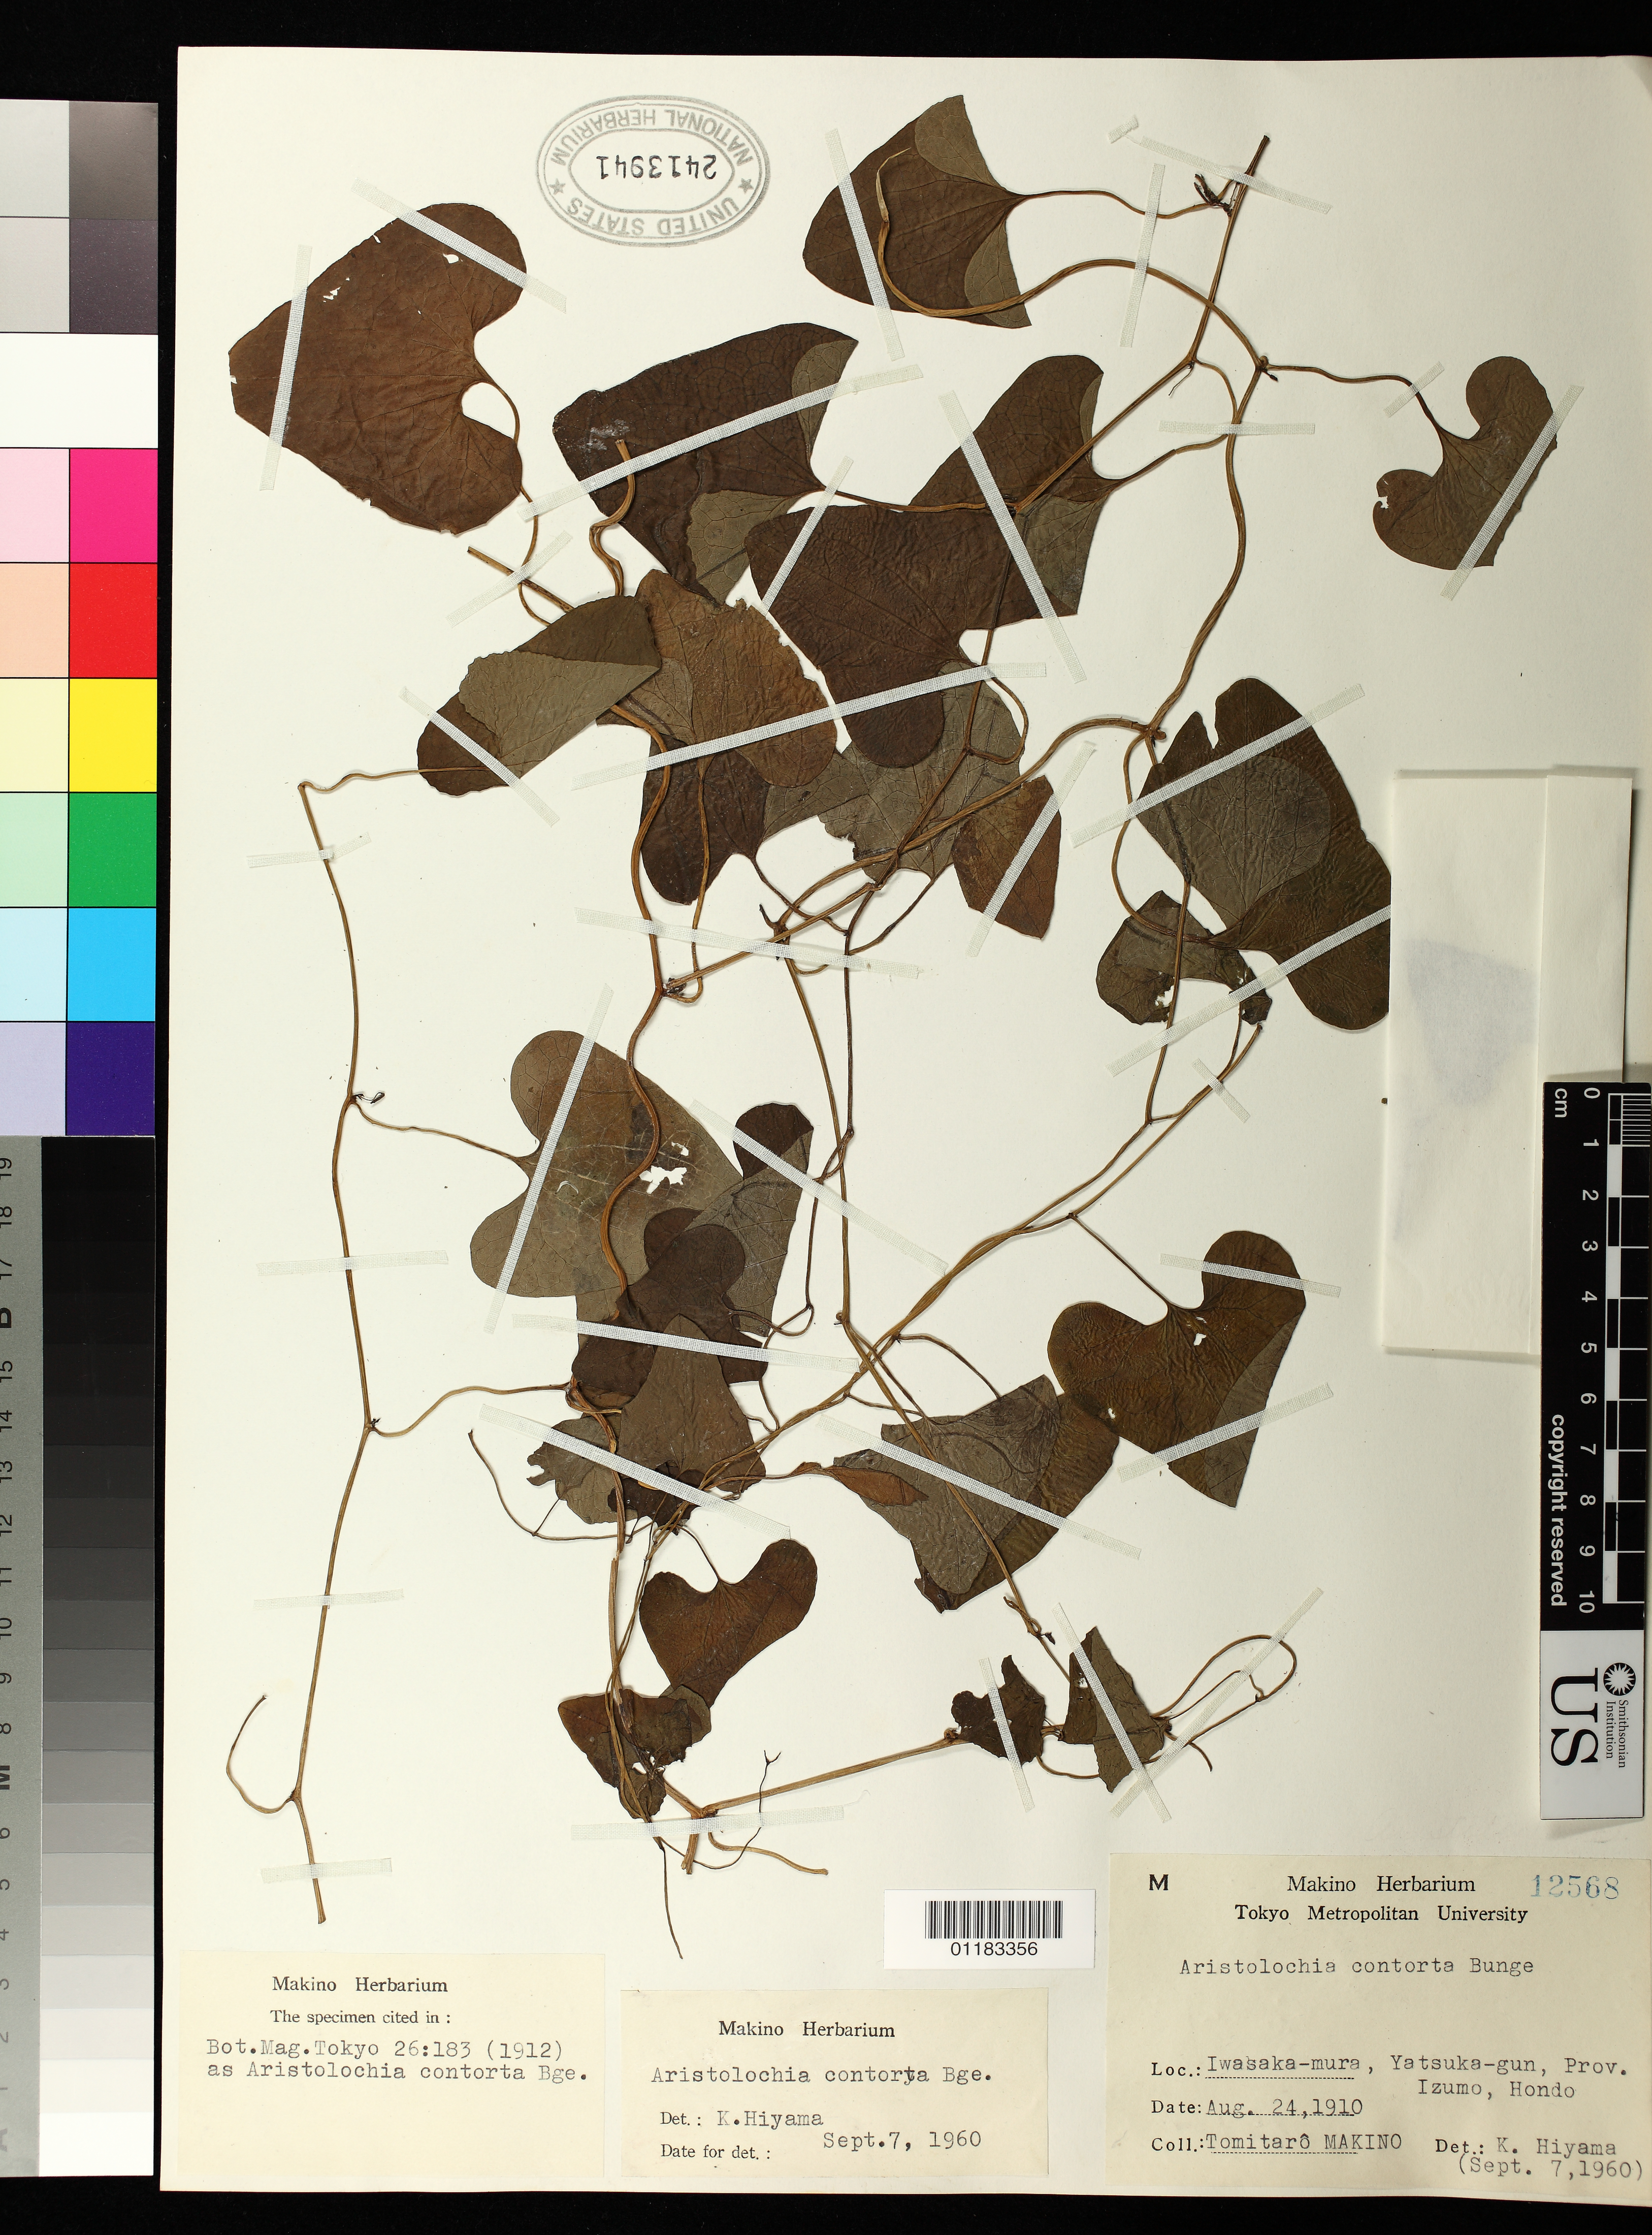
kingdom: Plantae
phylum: Tracheophyta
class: Magnoliopsida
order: Piperales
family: Aristolochiaceae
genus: Aristolochia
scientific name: Aristolochia contorta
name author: Bunge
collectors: T. Makino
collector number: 12568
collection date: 1910-08-24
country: Japan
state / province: Simane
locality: Iwasaka-mura, Yatsuka-gun, Prov. Izumo, Hondo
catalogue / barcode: US 2413941